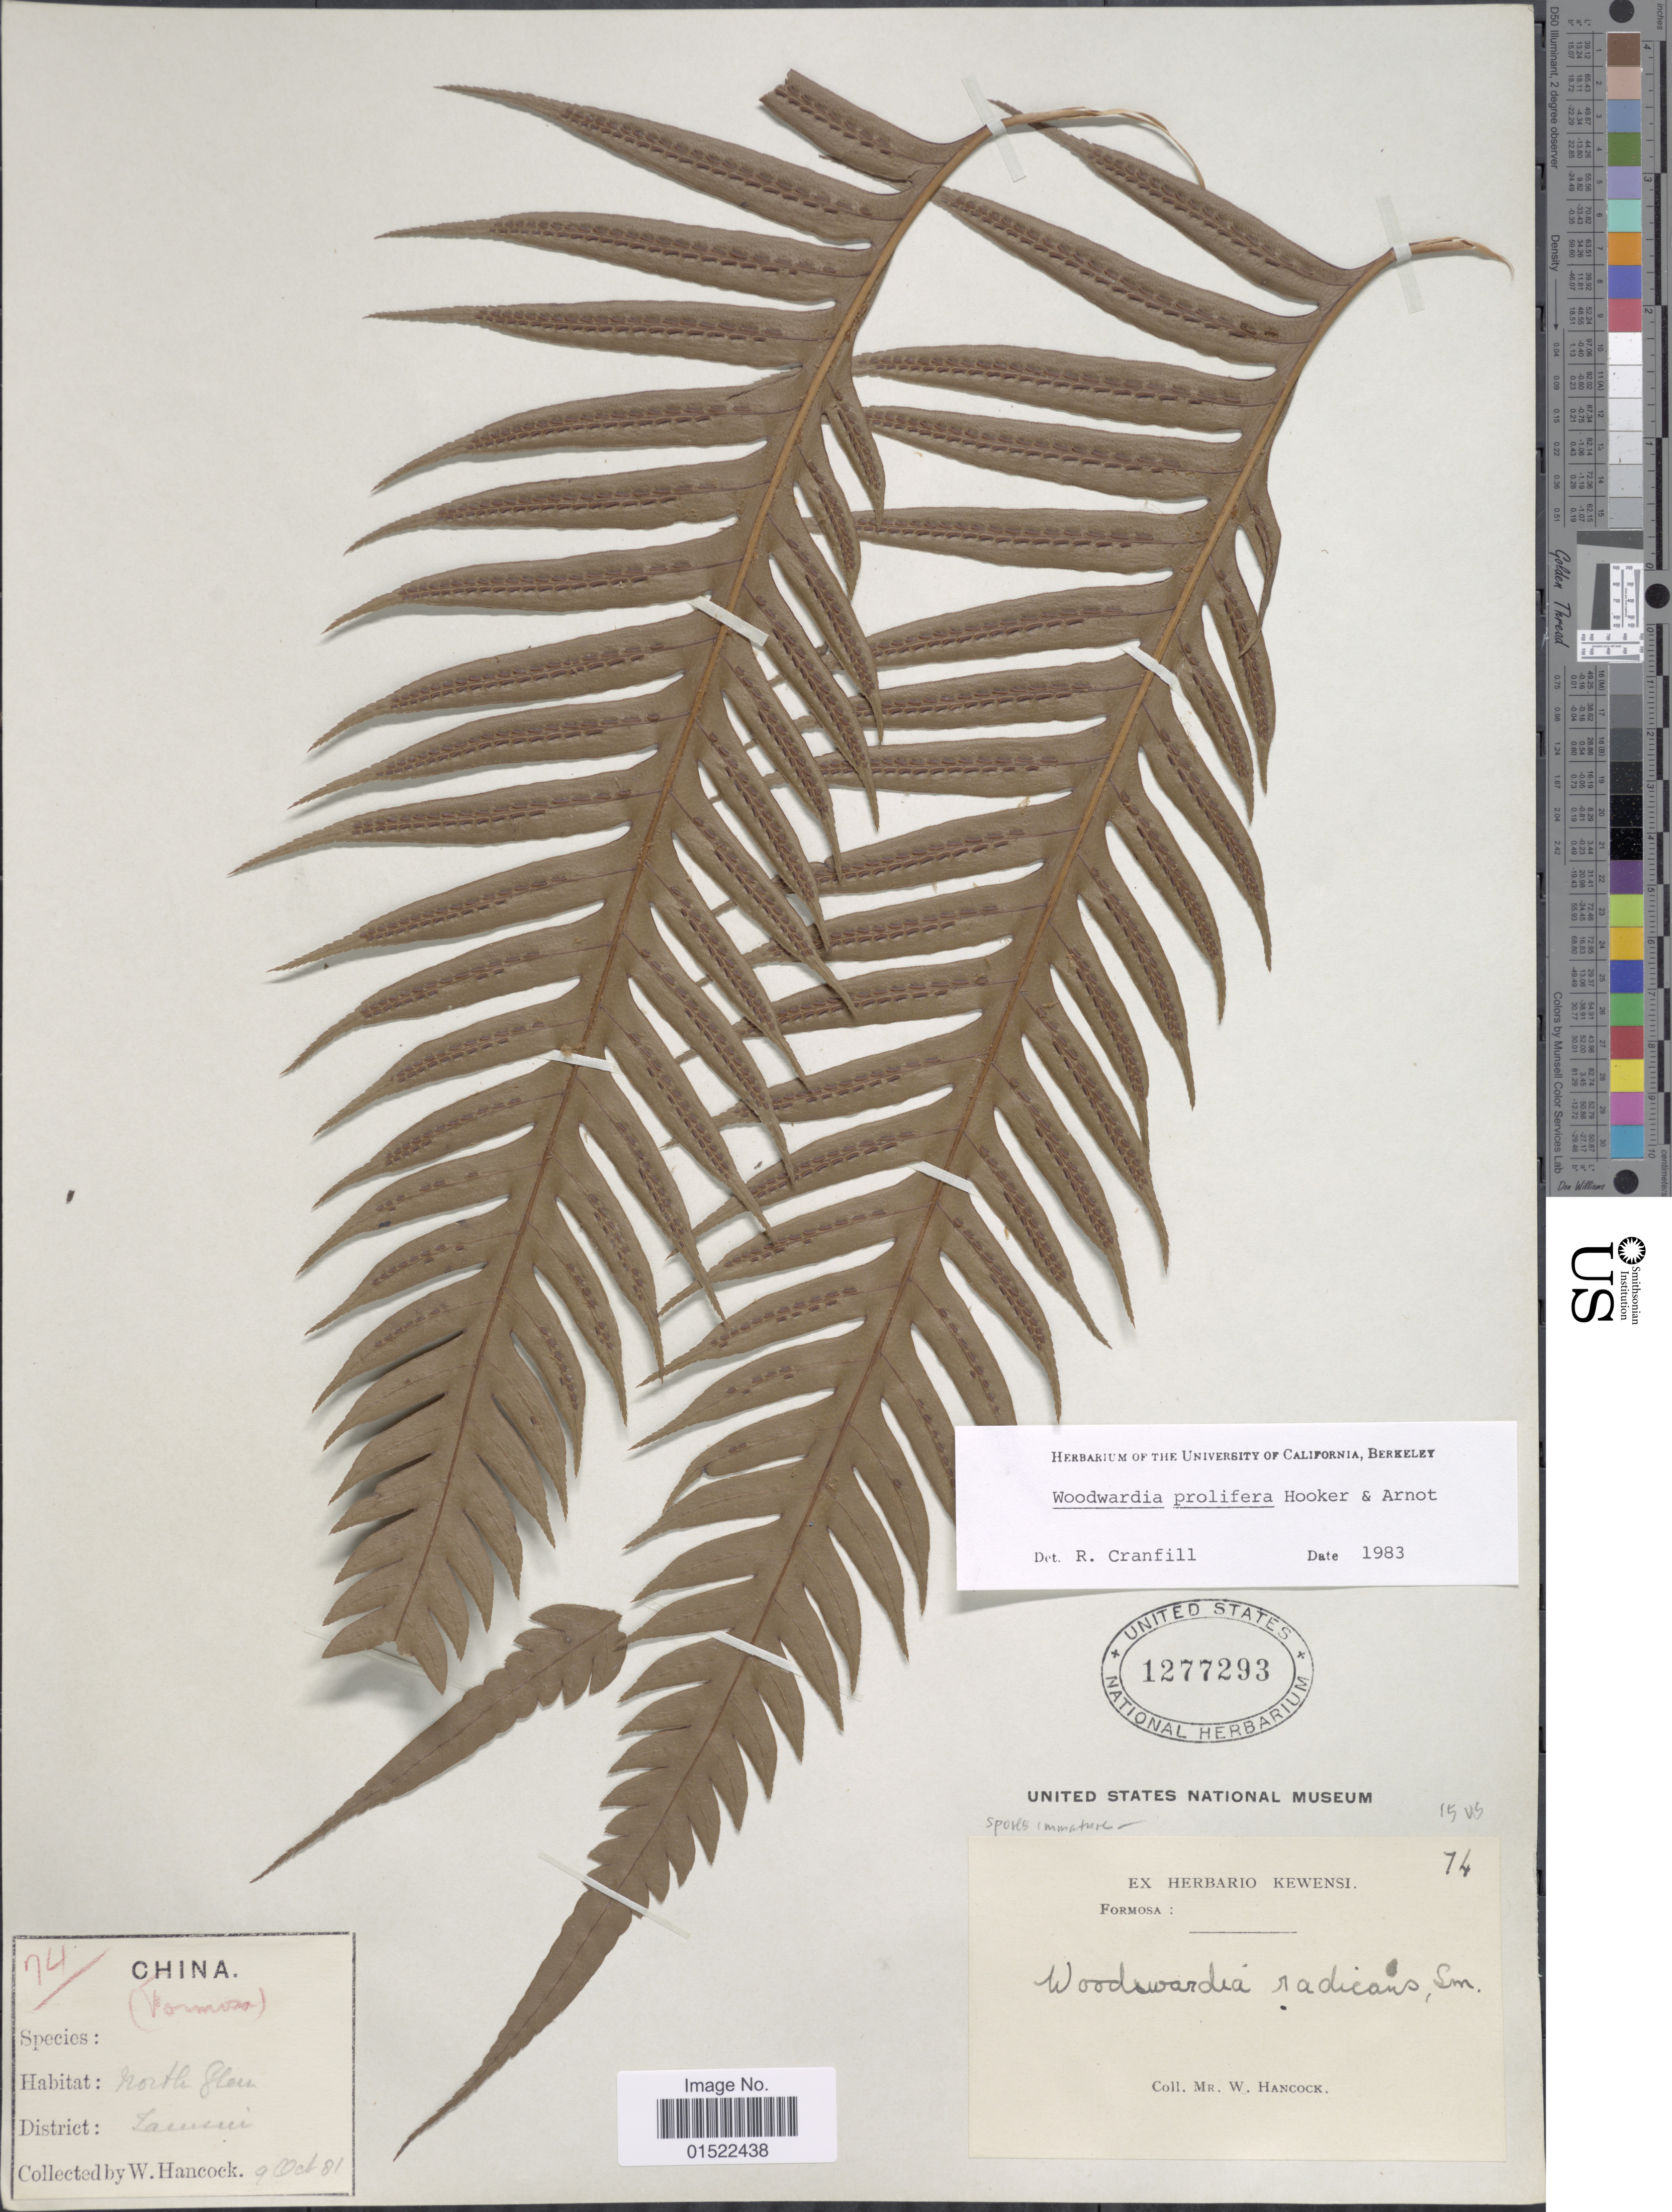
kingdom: Plantae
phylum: Tracheophyta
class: Polypodiopsida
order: Polypodiales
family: Blechnaceae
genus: Woodwardia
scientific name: Woodwardia prolifera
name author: Hook. & Arn.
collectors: W. Hancock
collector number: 74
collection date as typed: Transcribed d/m/y: 9/10/81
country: Taiwan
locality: Formosa, Lauwui, North Glou. [interpreted]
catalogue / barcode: US 1277293